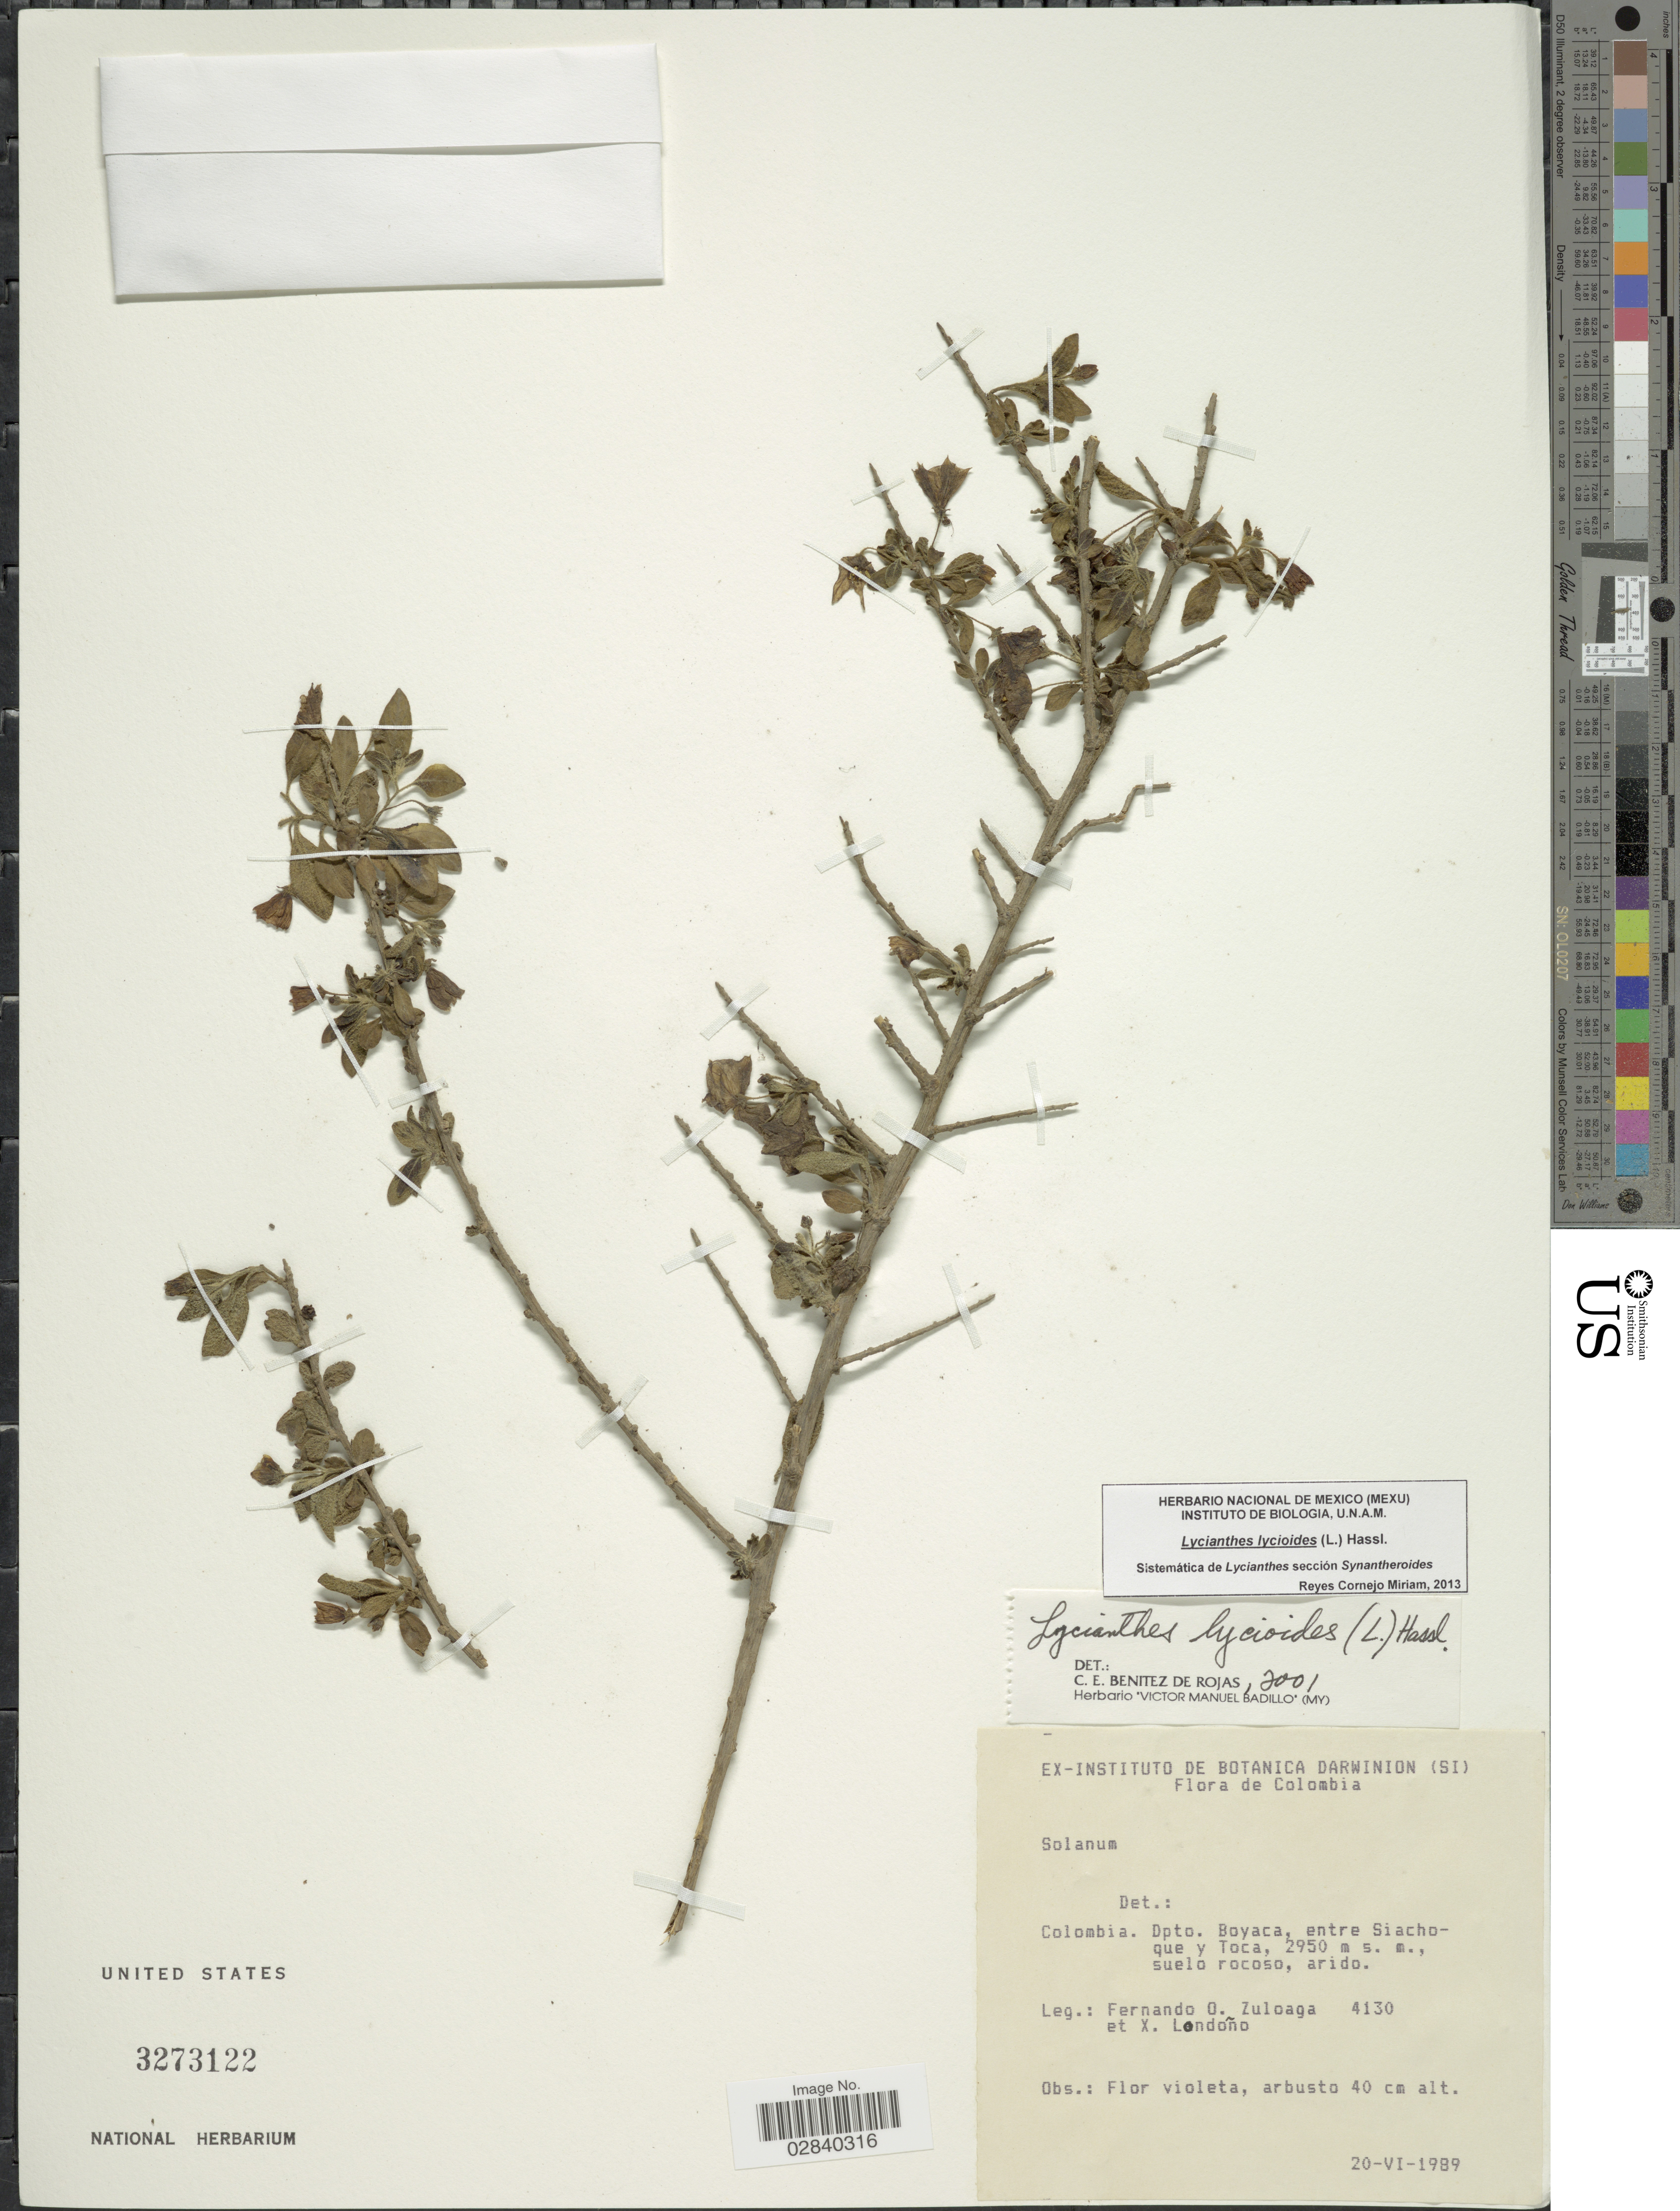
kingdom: Plantae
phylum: Tracheophyta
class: Magnoliopsida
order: Solanales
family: Solanaceae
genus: Lycianthes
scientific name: Lycianthes lycioides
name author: (L.) Hassl.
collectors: F. O. Zuloaga & X. Londoño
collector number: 4130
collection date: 1989-06-20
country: Colombia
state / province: Boyacá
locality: Dpto. Boyaca, entre Siachoque y Toca.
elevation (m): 2950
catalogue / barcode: US 3273122